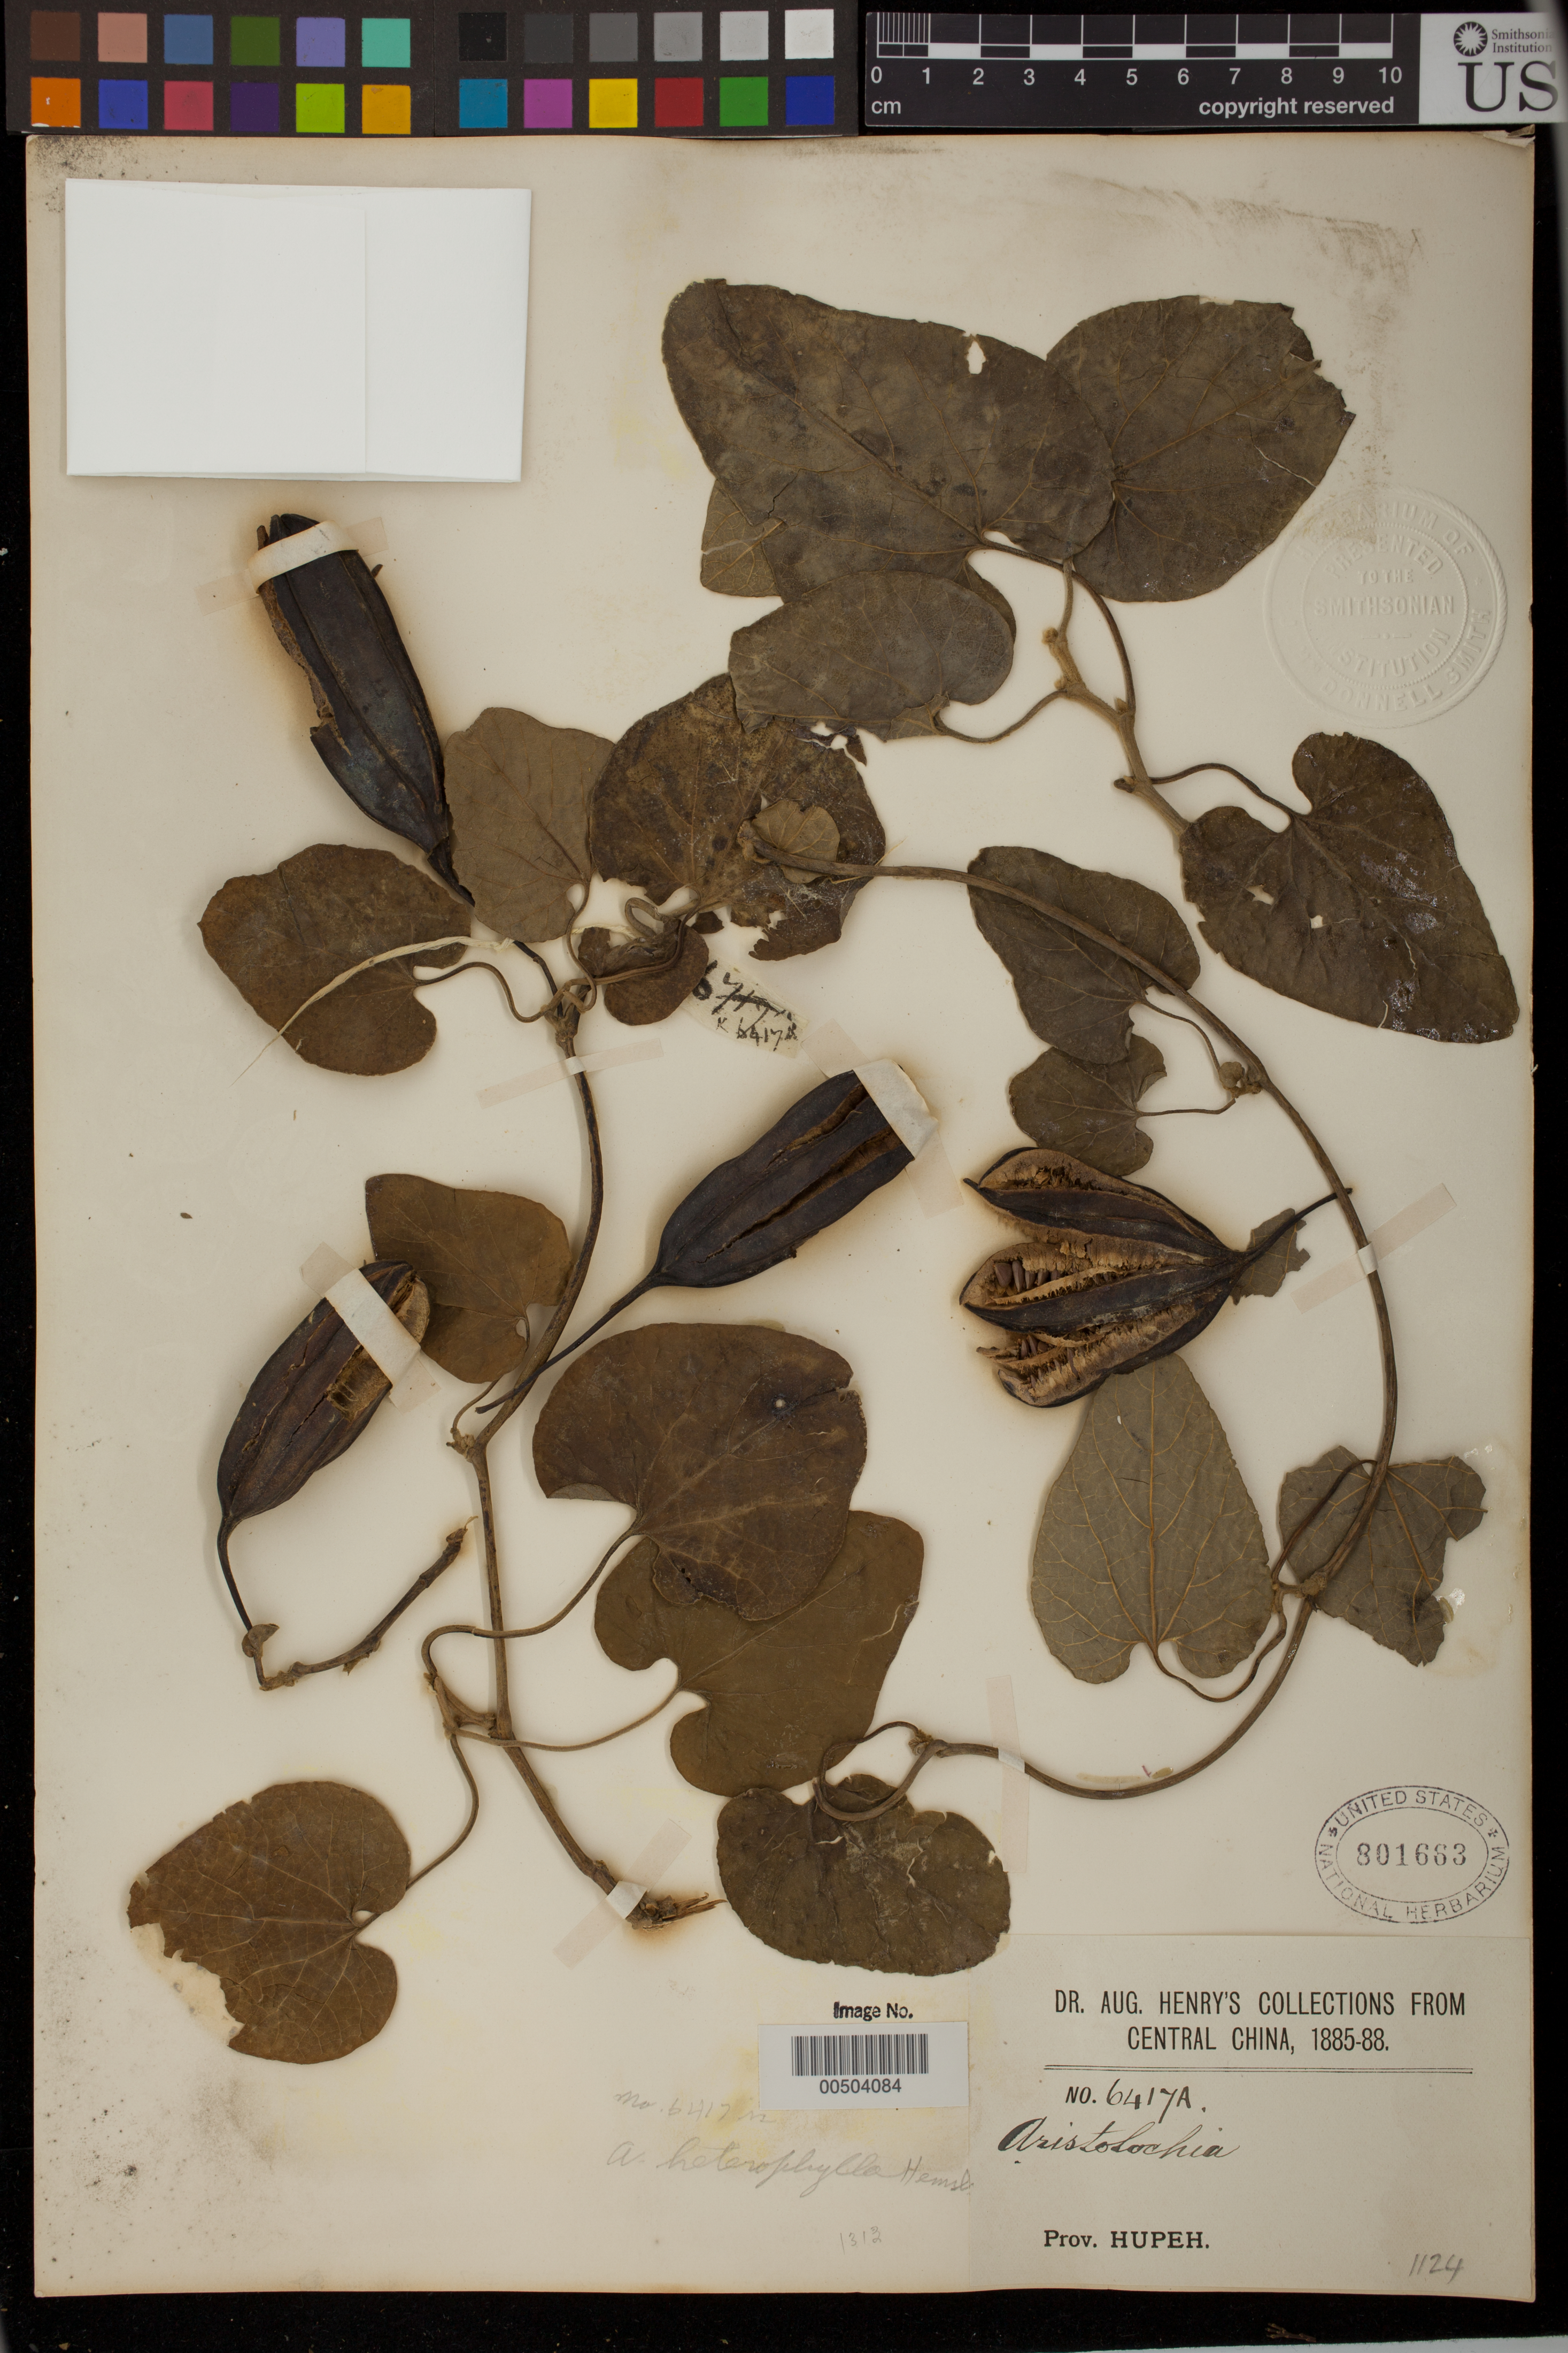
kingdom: Plantae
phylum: Tracheophyta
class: Magnoliopsida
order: Piperales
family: Aristolochiaceae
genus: Aristolochia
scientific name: Aristolochia heterophylla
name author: Hemsl.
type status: Isosyntype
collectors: A. Henry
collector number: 6417 A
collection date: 1885/1888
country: China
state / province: Hubei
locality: Prov. Hupeh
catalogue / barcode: US 801663